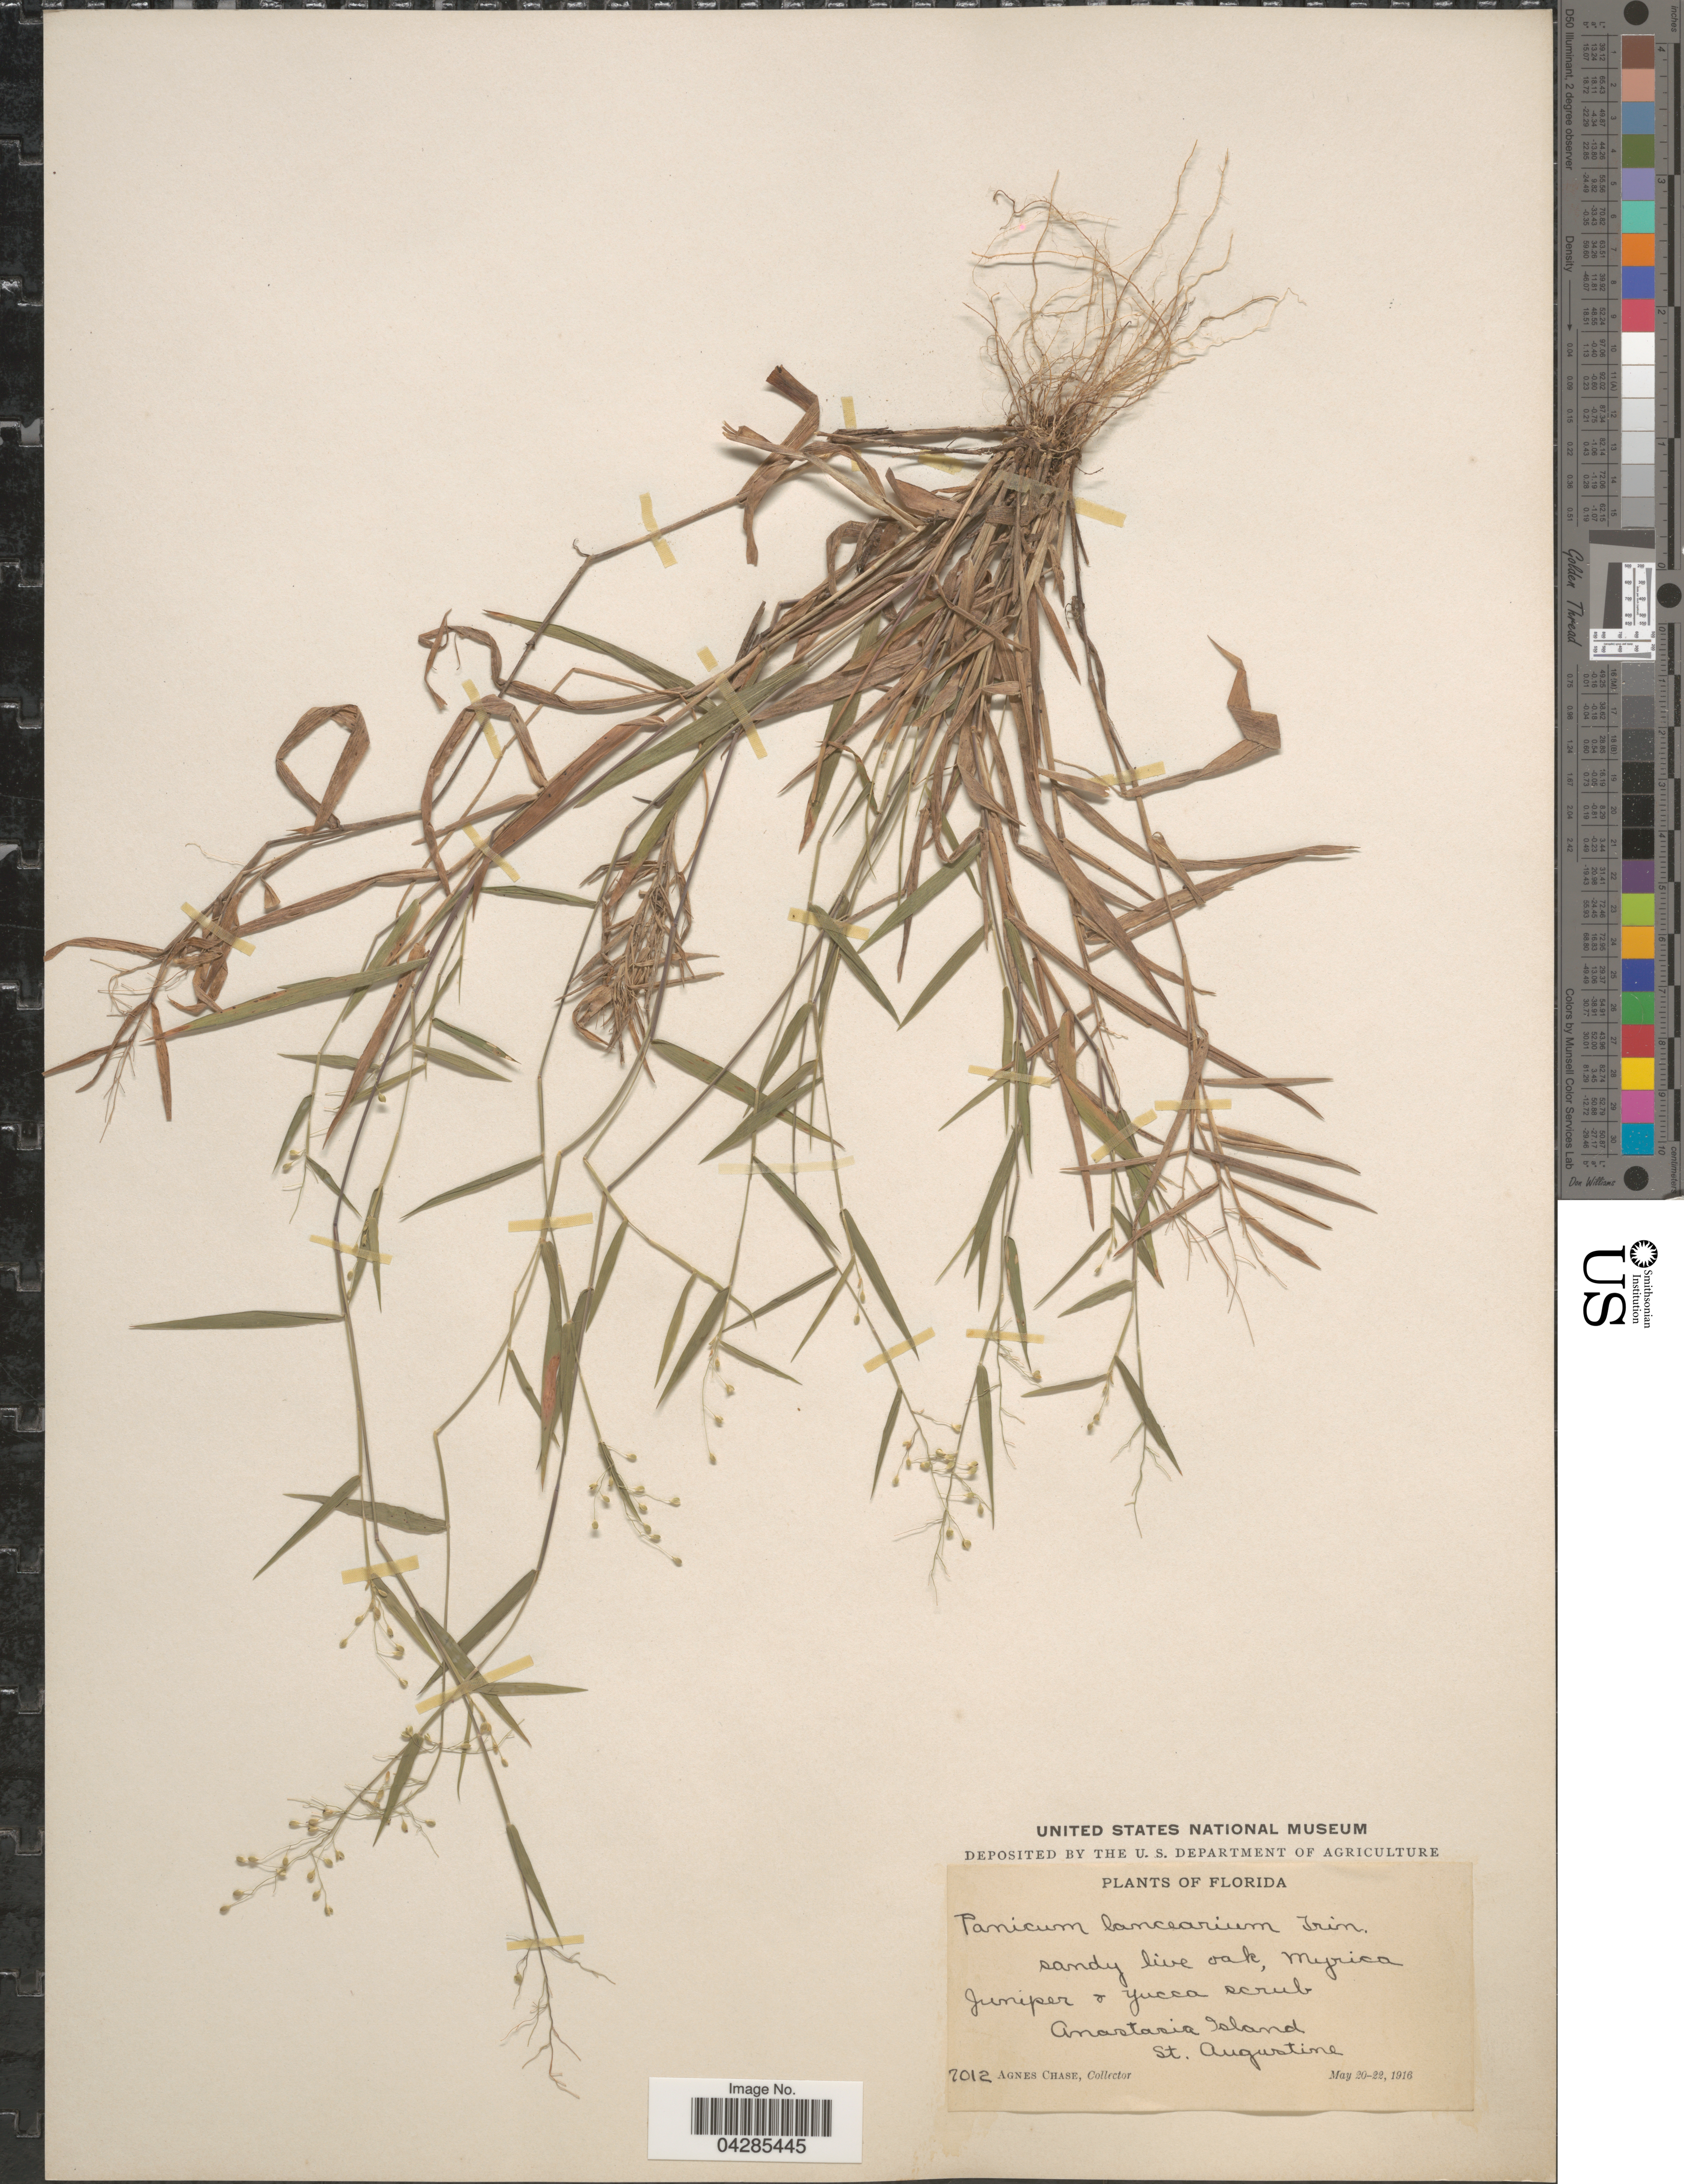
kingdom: Plantae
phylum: Tracheophyta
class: Liliopsida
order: Poales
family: Poaceae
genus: Dichanthelium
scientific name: Dichanthelium portoricense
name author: (Desv. ex Ham.) B.F. Hansen & Wunderlin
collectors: A. Chase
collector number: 7012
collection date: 1916-05-20/1916-05-22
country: United States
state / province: Florida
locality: Anastasia Island. St. Augustine.